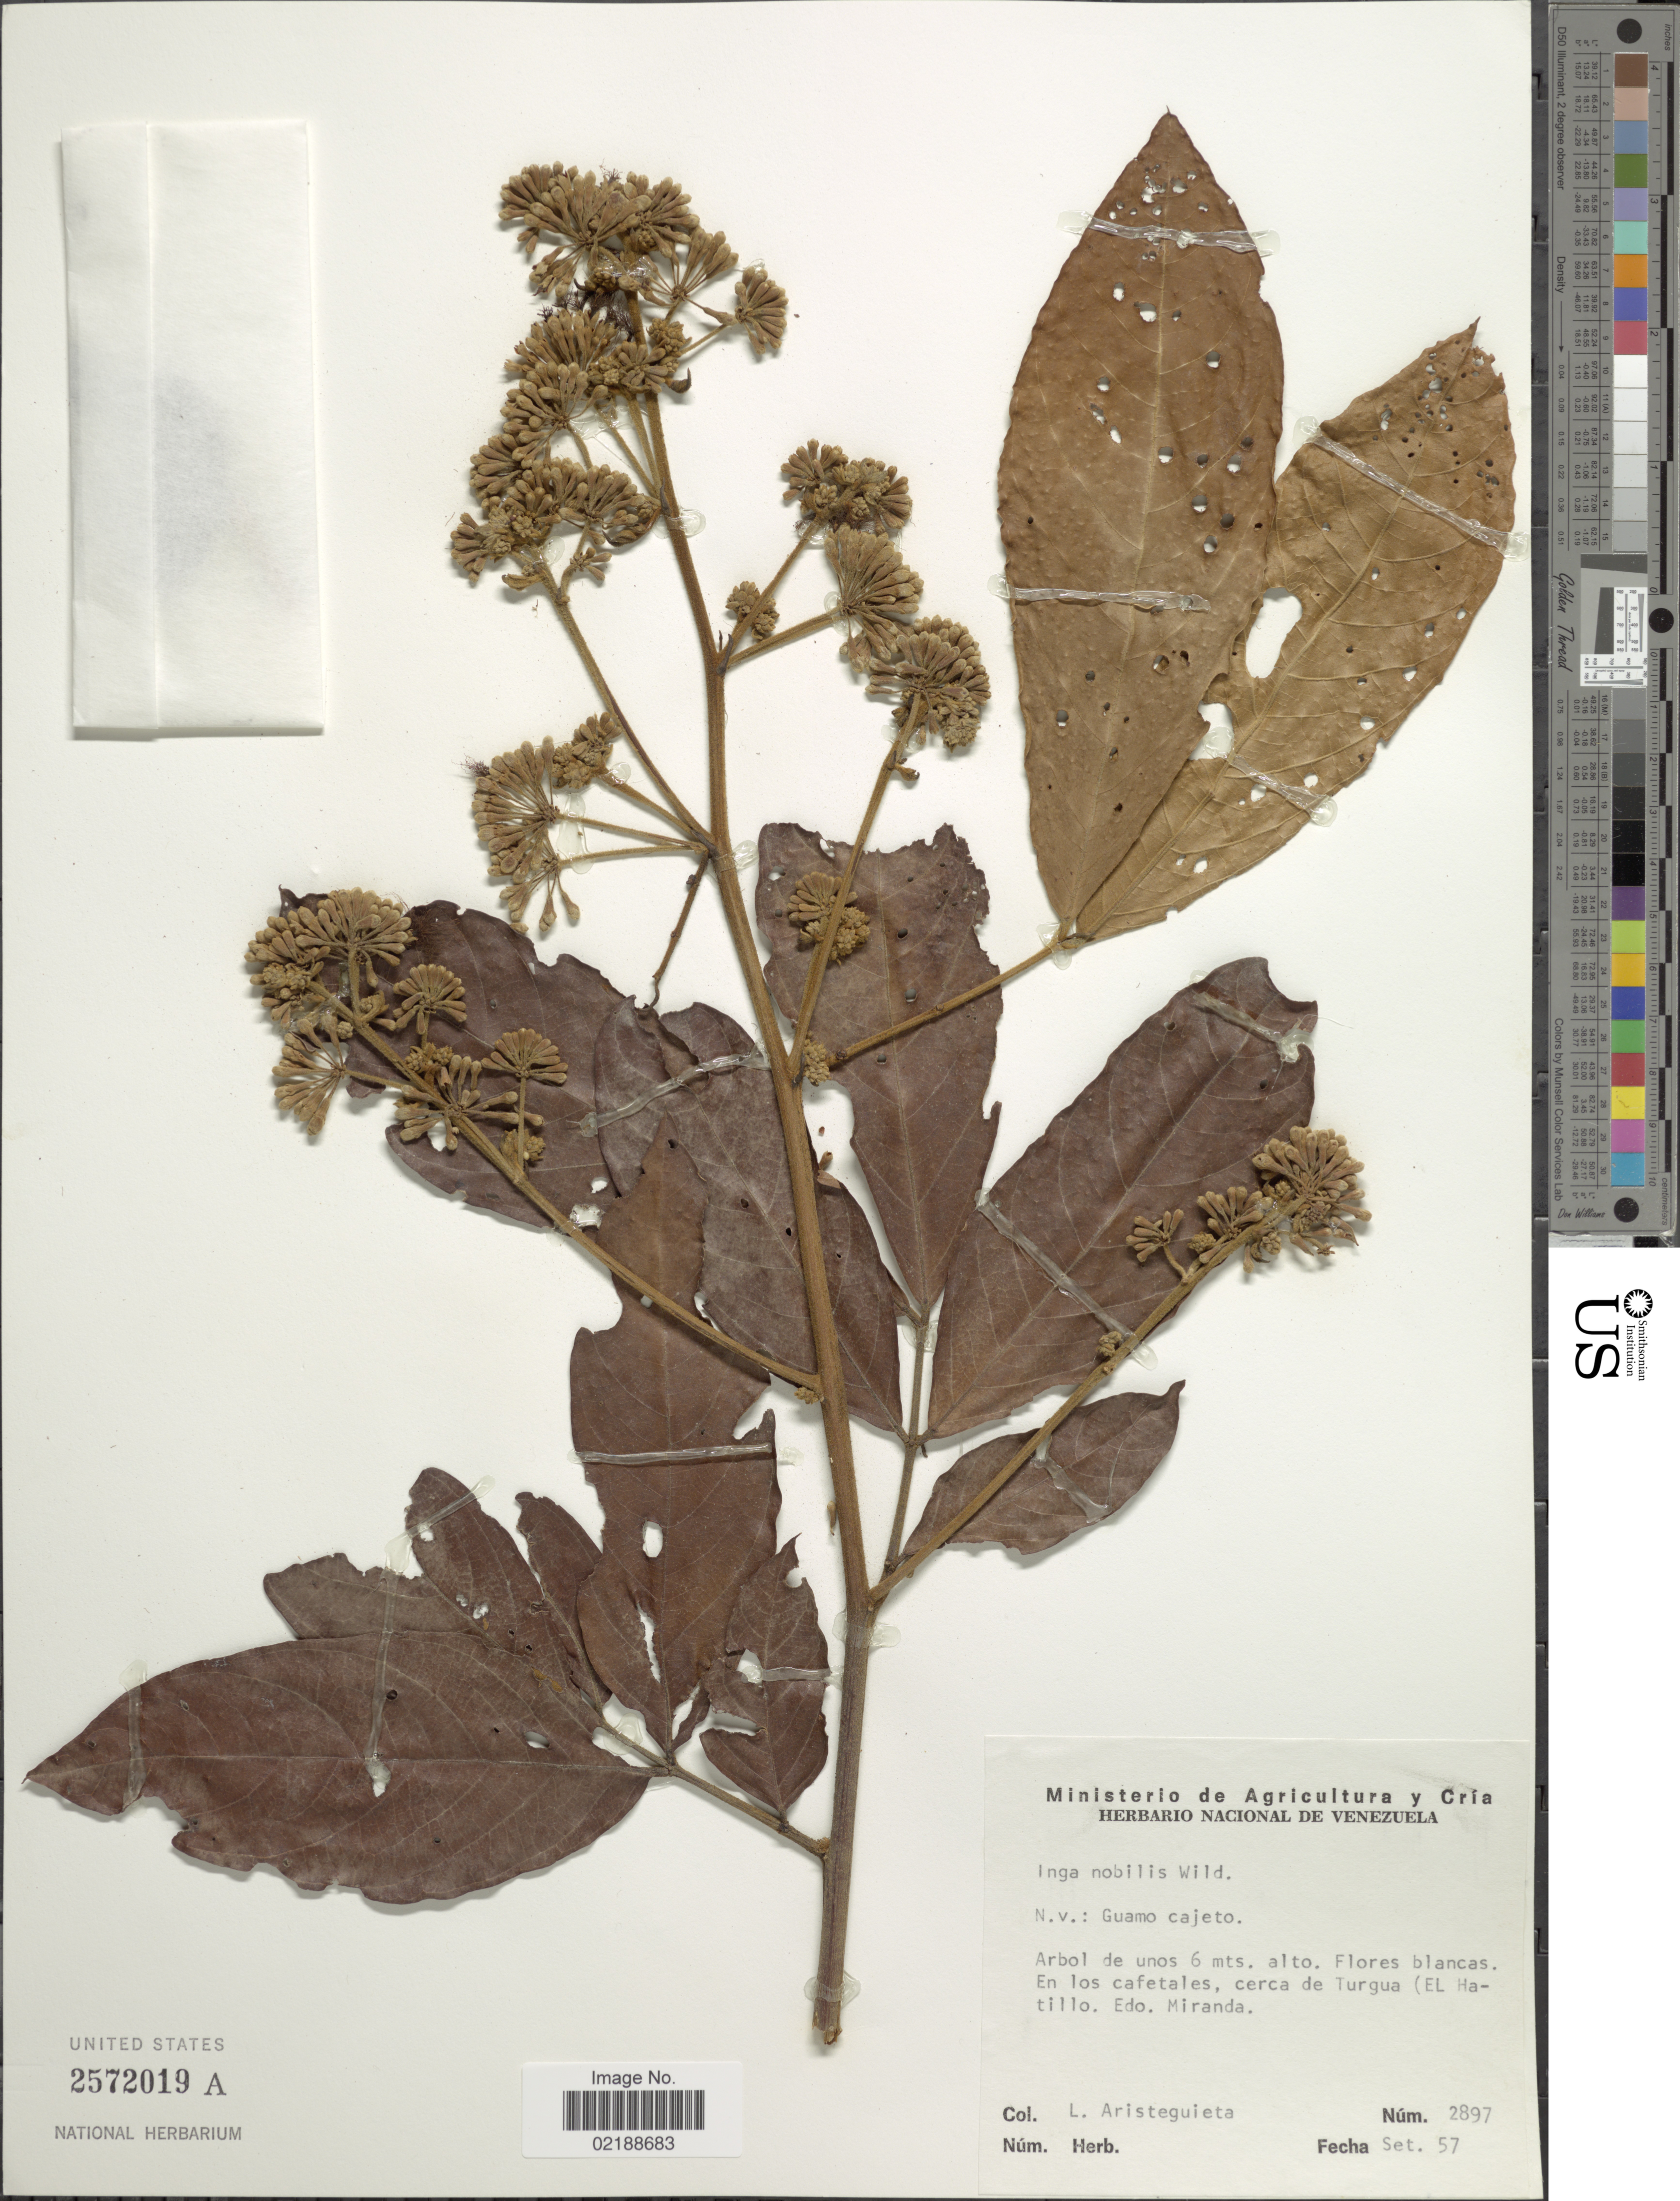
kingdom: Plantae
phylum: Tracheophyta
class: Magnoliopsida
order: Fabales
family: Fabaceae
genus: Inga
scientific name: Inga nobilis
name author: Willd.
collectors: L. Aristeguieta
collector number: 2897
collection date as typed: Transcribed d/m/y: /9/57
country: Venezuela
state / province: Miranda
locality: Flores blancas. En los cafetales, cerca de Turgua (El Hatillo,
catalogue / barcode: US 2572019A